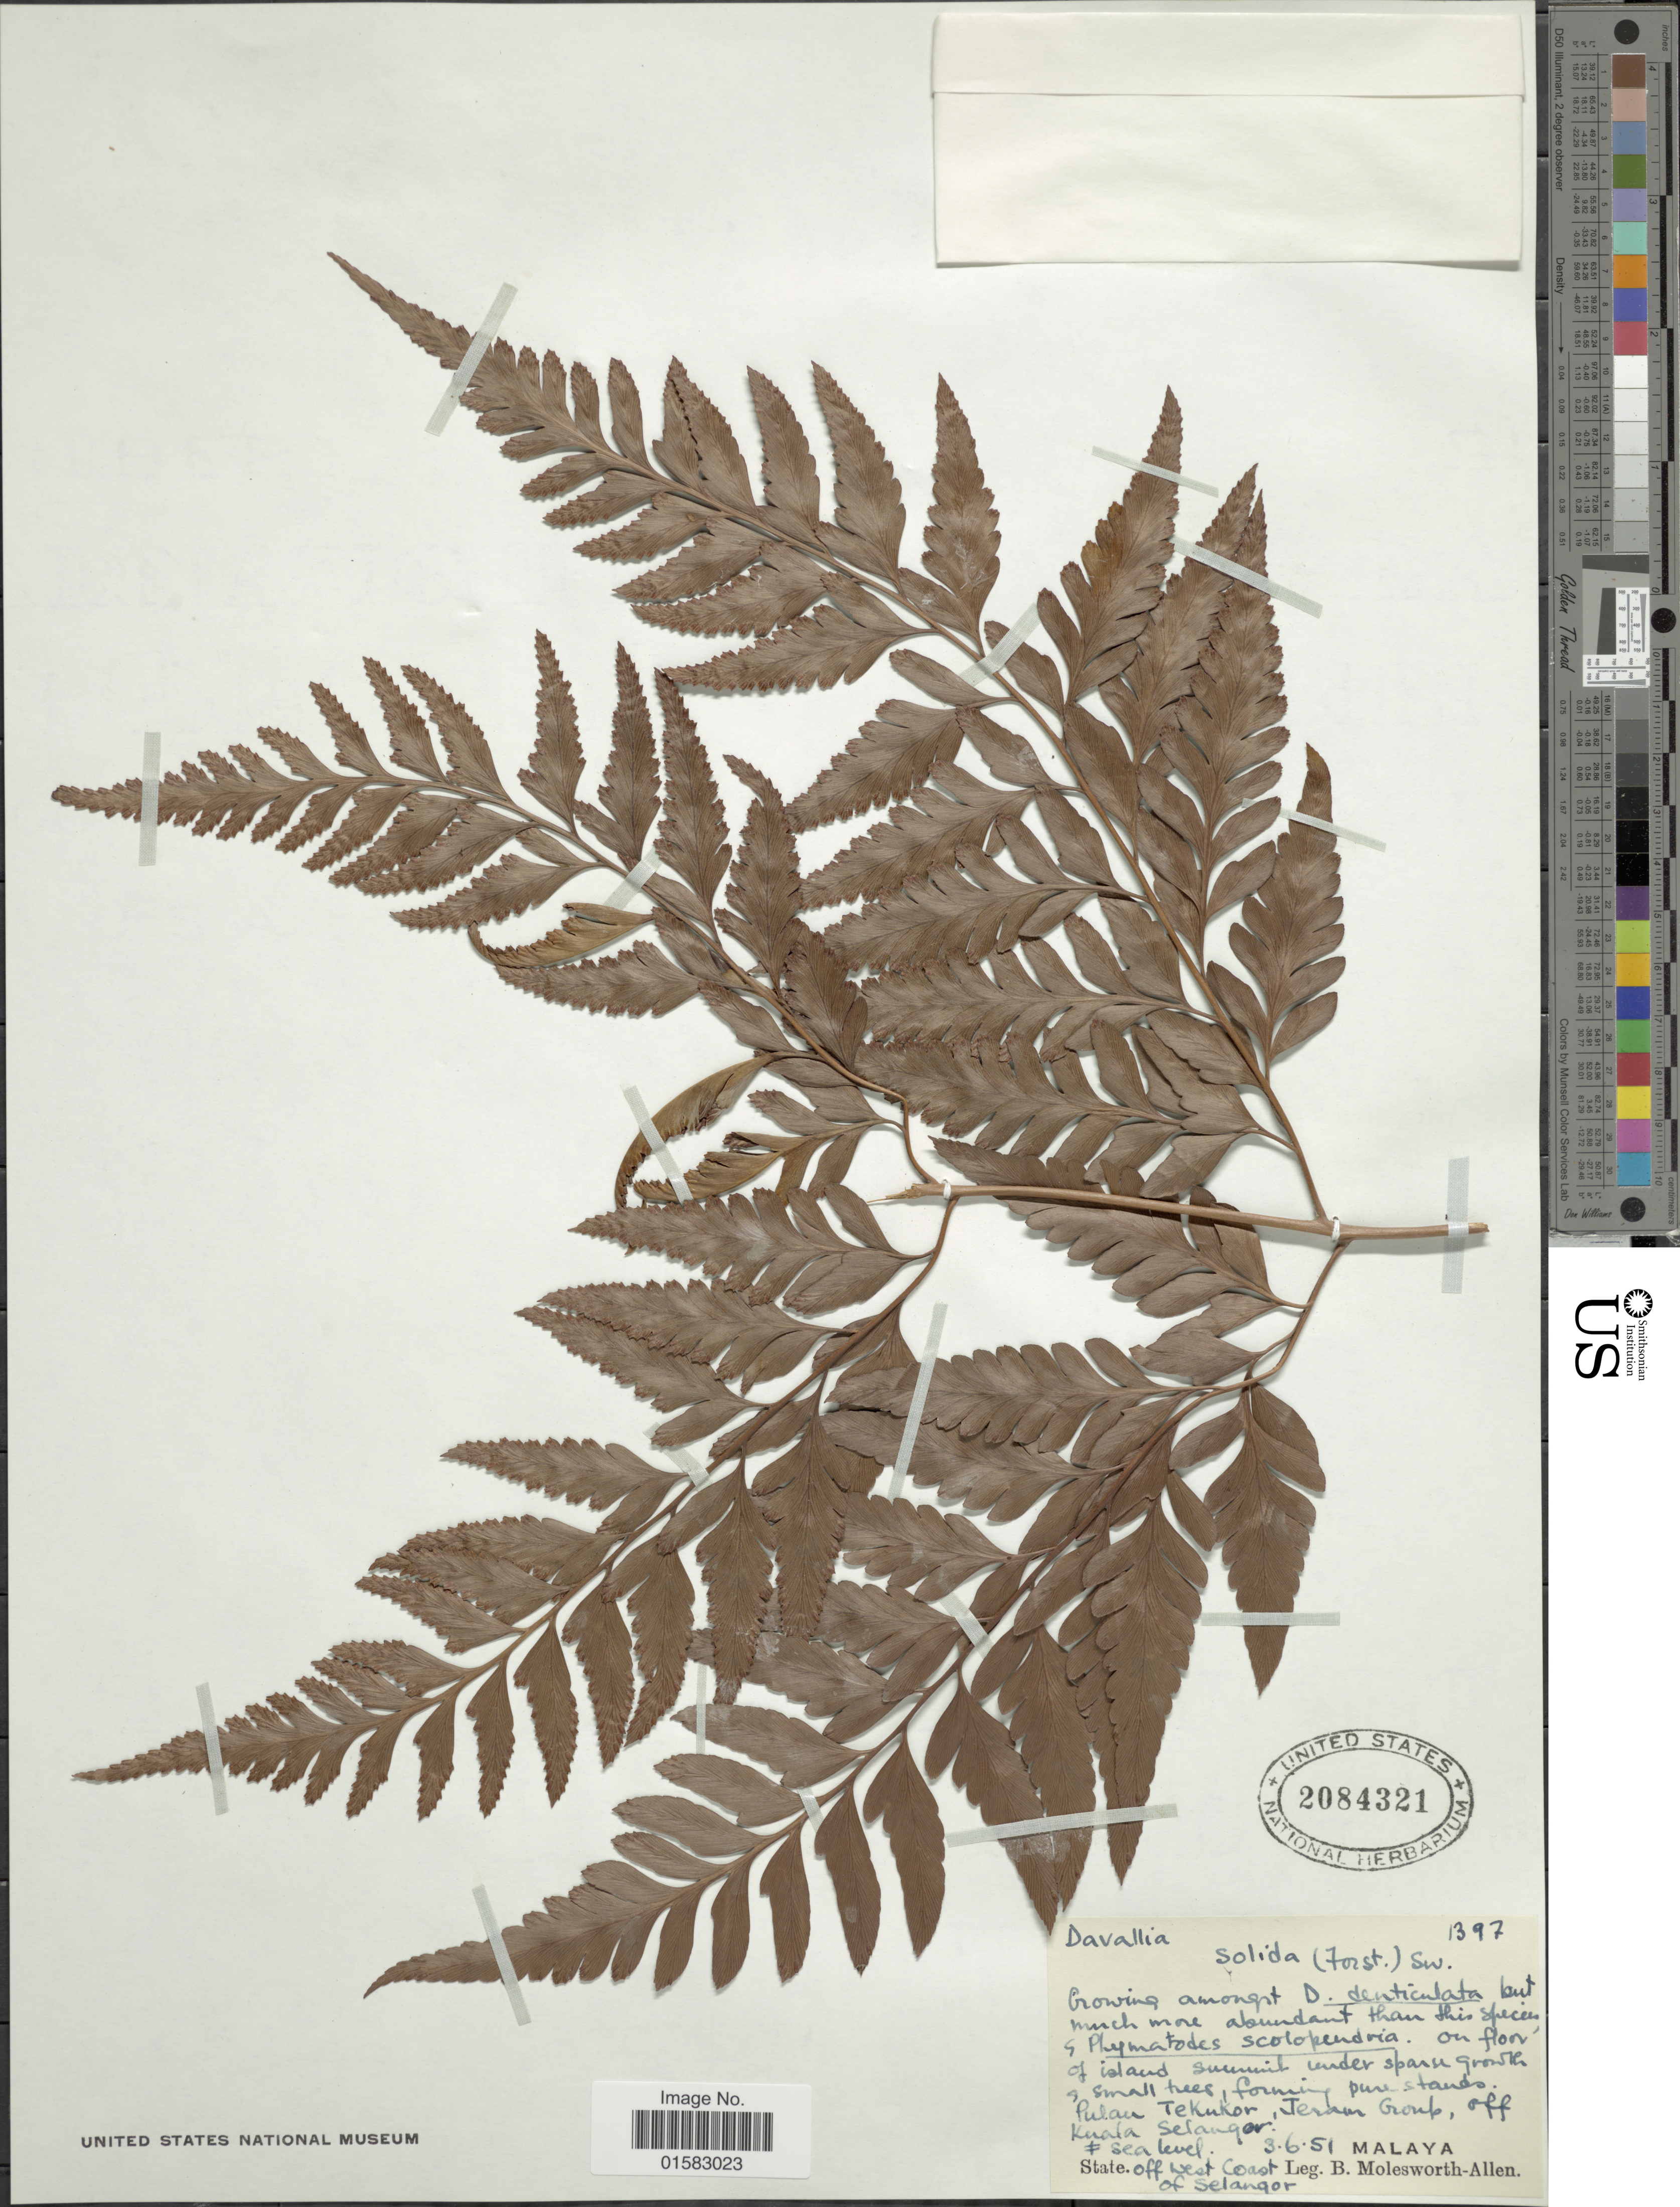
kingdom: Plantae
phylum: Tracheophyta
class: Polypodiopsida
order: Polypodiales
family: Davalliaceae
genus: Davallia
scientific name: Davallia solida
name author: (G. Forst.) Sw.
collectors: B. E. G. Molesworth-Allen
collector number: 1397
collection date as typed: Transcribed d/m/y: 3/6/51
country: Malaysia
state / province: Selangor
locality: Pulai, Tekukor, Jeran Group, Off Kuala Selangor, off west coast of Selangor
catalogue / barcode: US 2084321